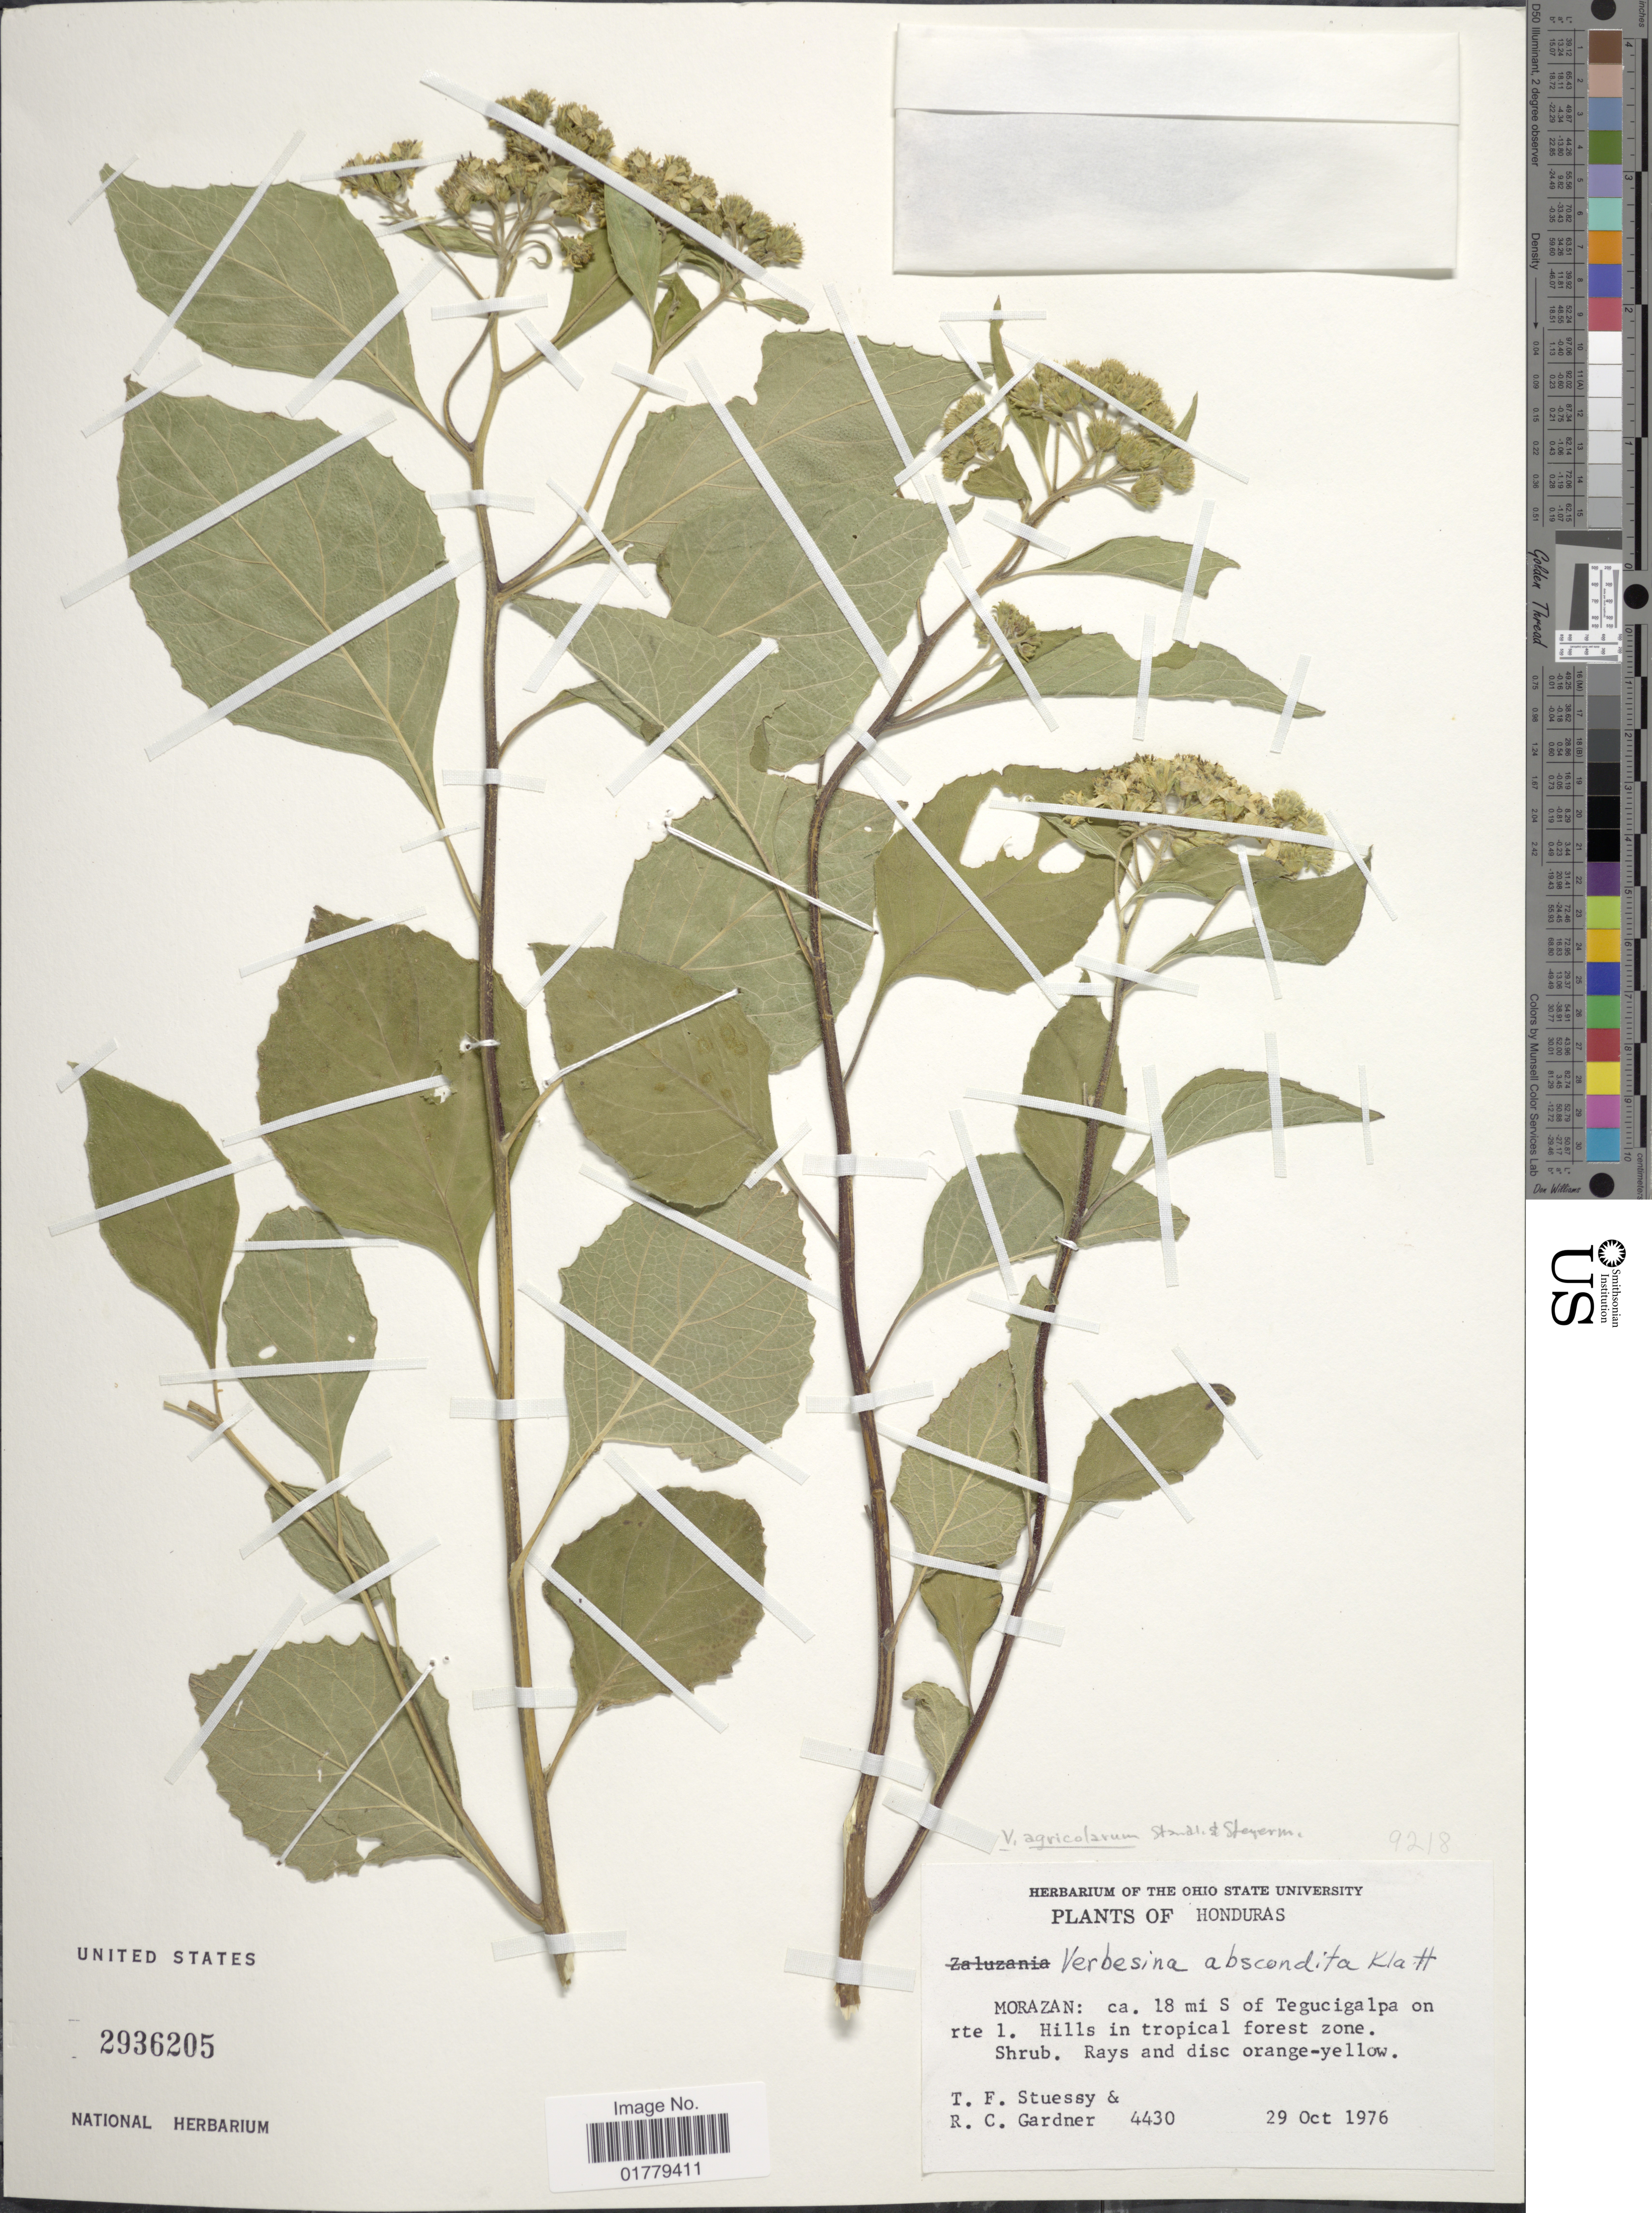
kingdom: Plantae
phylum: Tracheophyta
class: Magnoliopsida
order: Asterales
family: Asteraceae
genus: Verbesina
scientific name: Verbesina agricolarum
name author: Standl. & Steyerm.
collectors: T. Stuessy & R. C. Gardner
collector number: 4430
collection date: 1976-10-29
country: Honduras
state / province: Fco. Morazán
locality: Morazan: ca. 18 mi S of Tegucigalpa on rte 1. Hills in tropical forest zone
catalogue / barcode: US 2936205